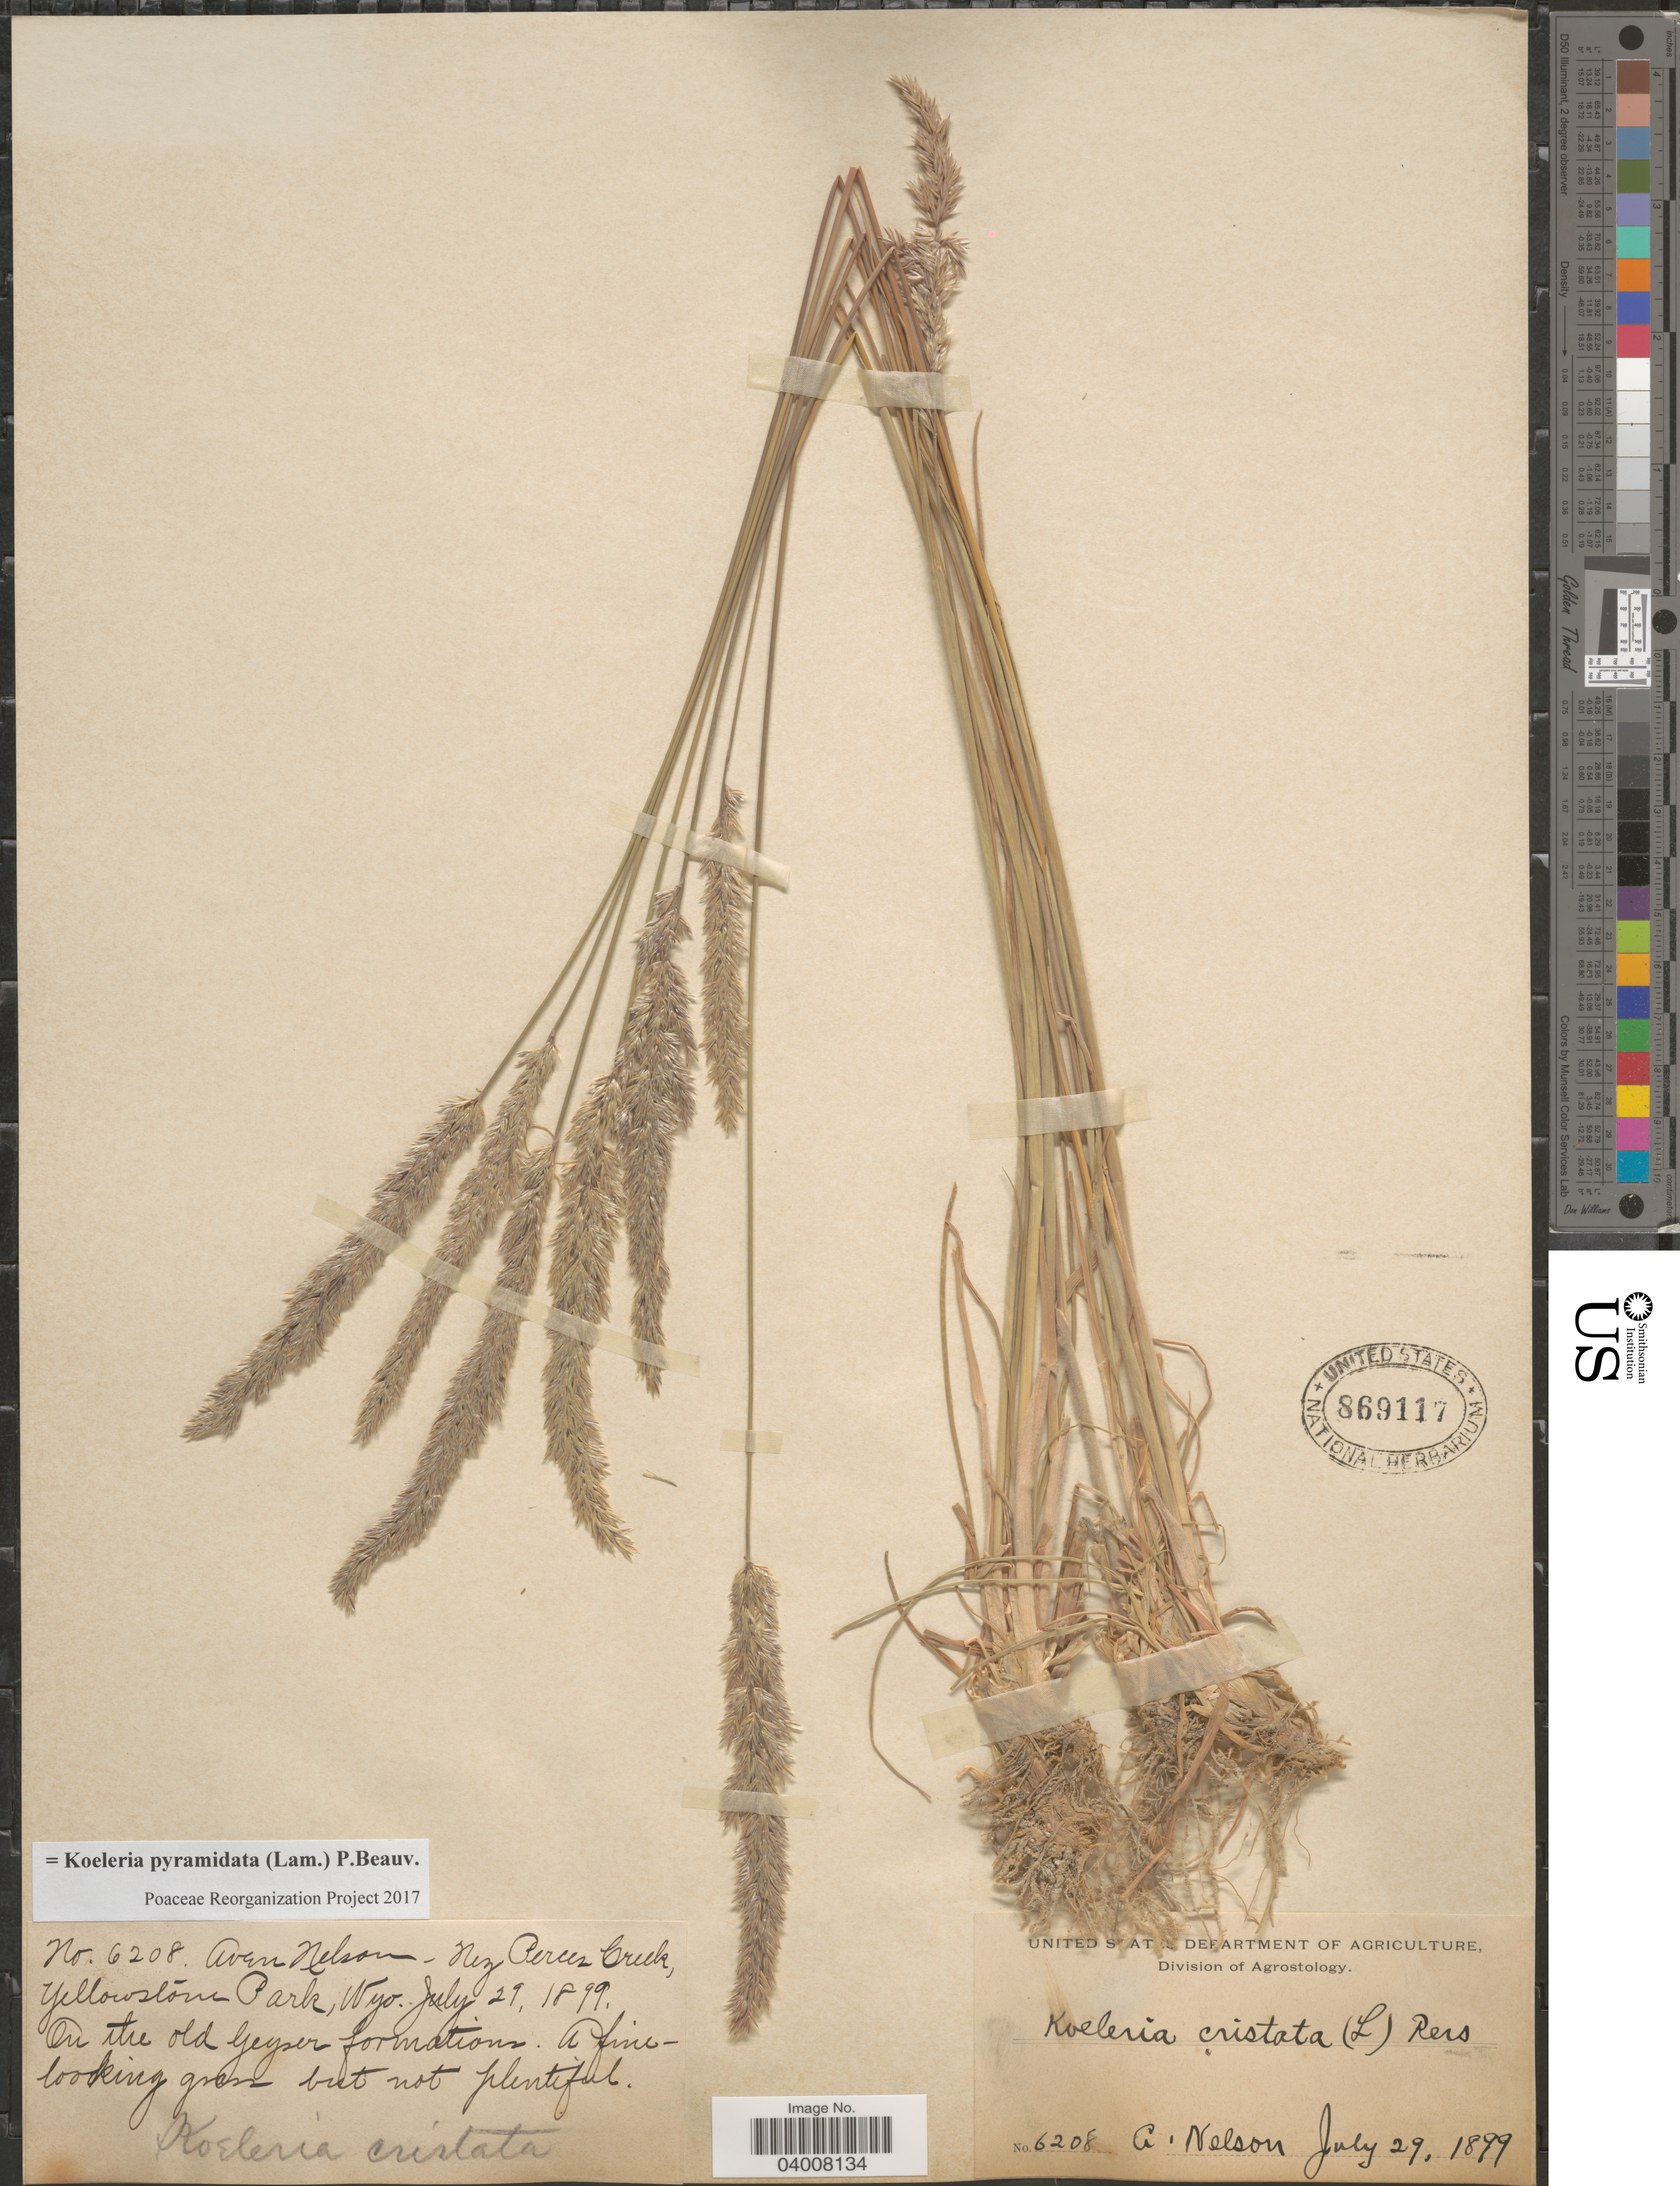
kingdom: Plantae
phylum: Tracheophyta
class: Liliopsida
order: Poales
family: Poaceae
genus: Koeleria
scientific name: Koeleria pyramidata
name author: (Lam.) P. Beauv.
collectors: A. Nelson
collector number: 6208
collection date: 1899-07-29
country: United States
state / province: Wyoming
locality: Nez Perces Creek, Yellowstone Park. On the old Geyser formations.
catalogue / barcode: US 869117